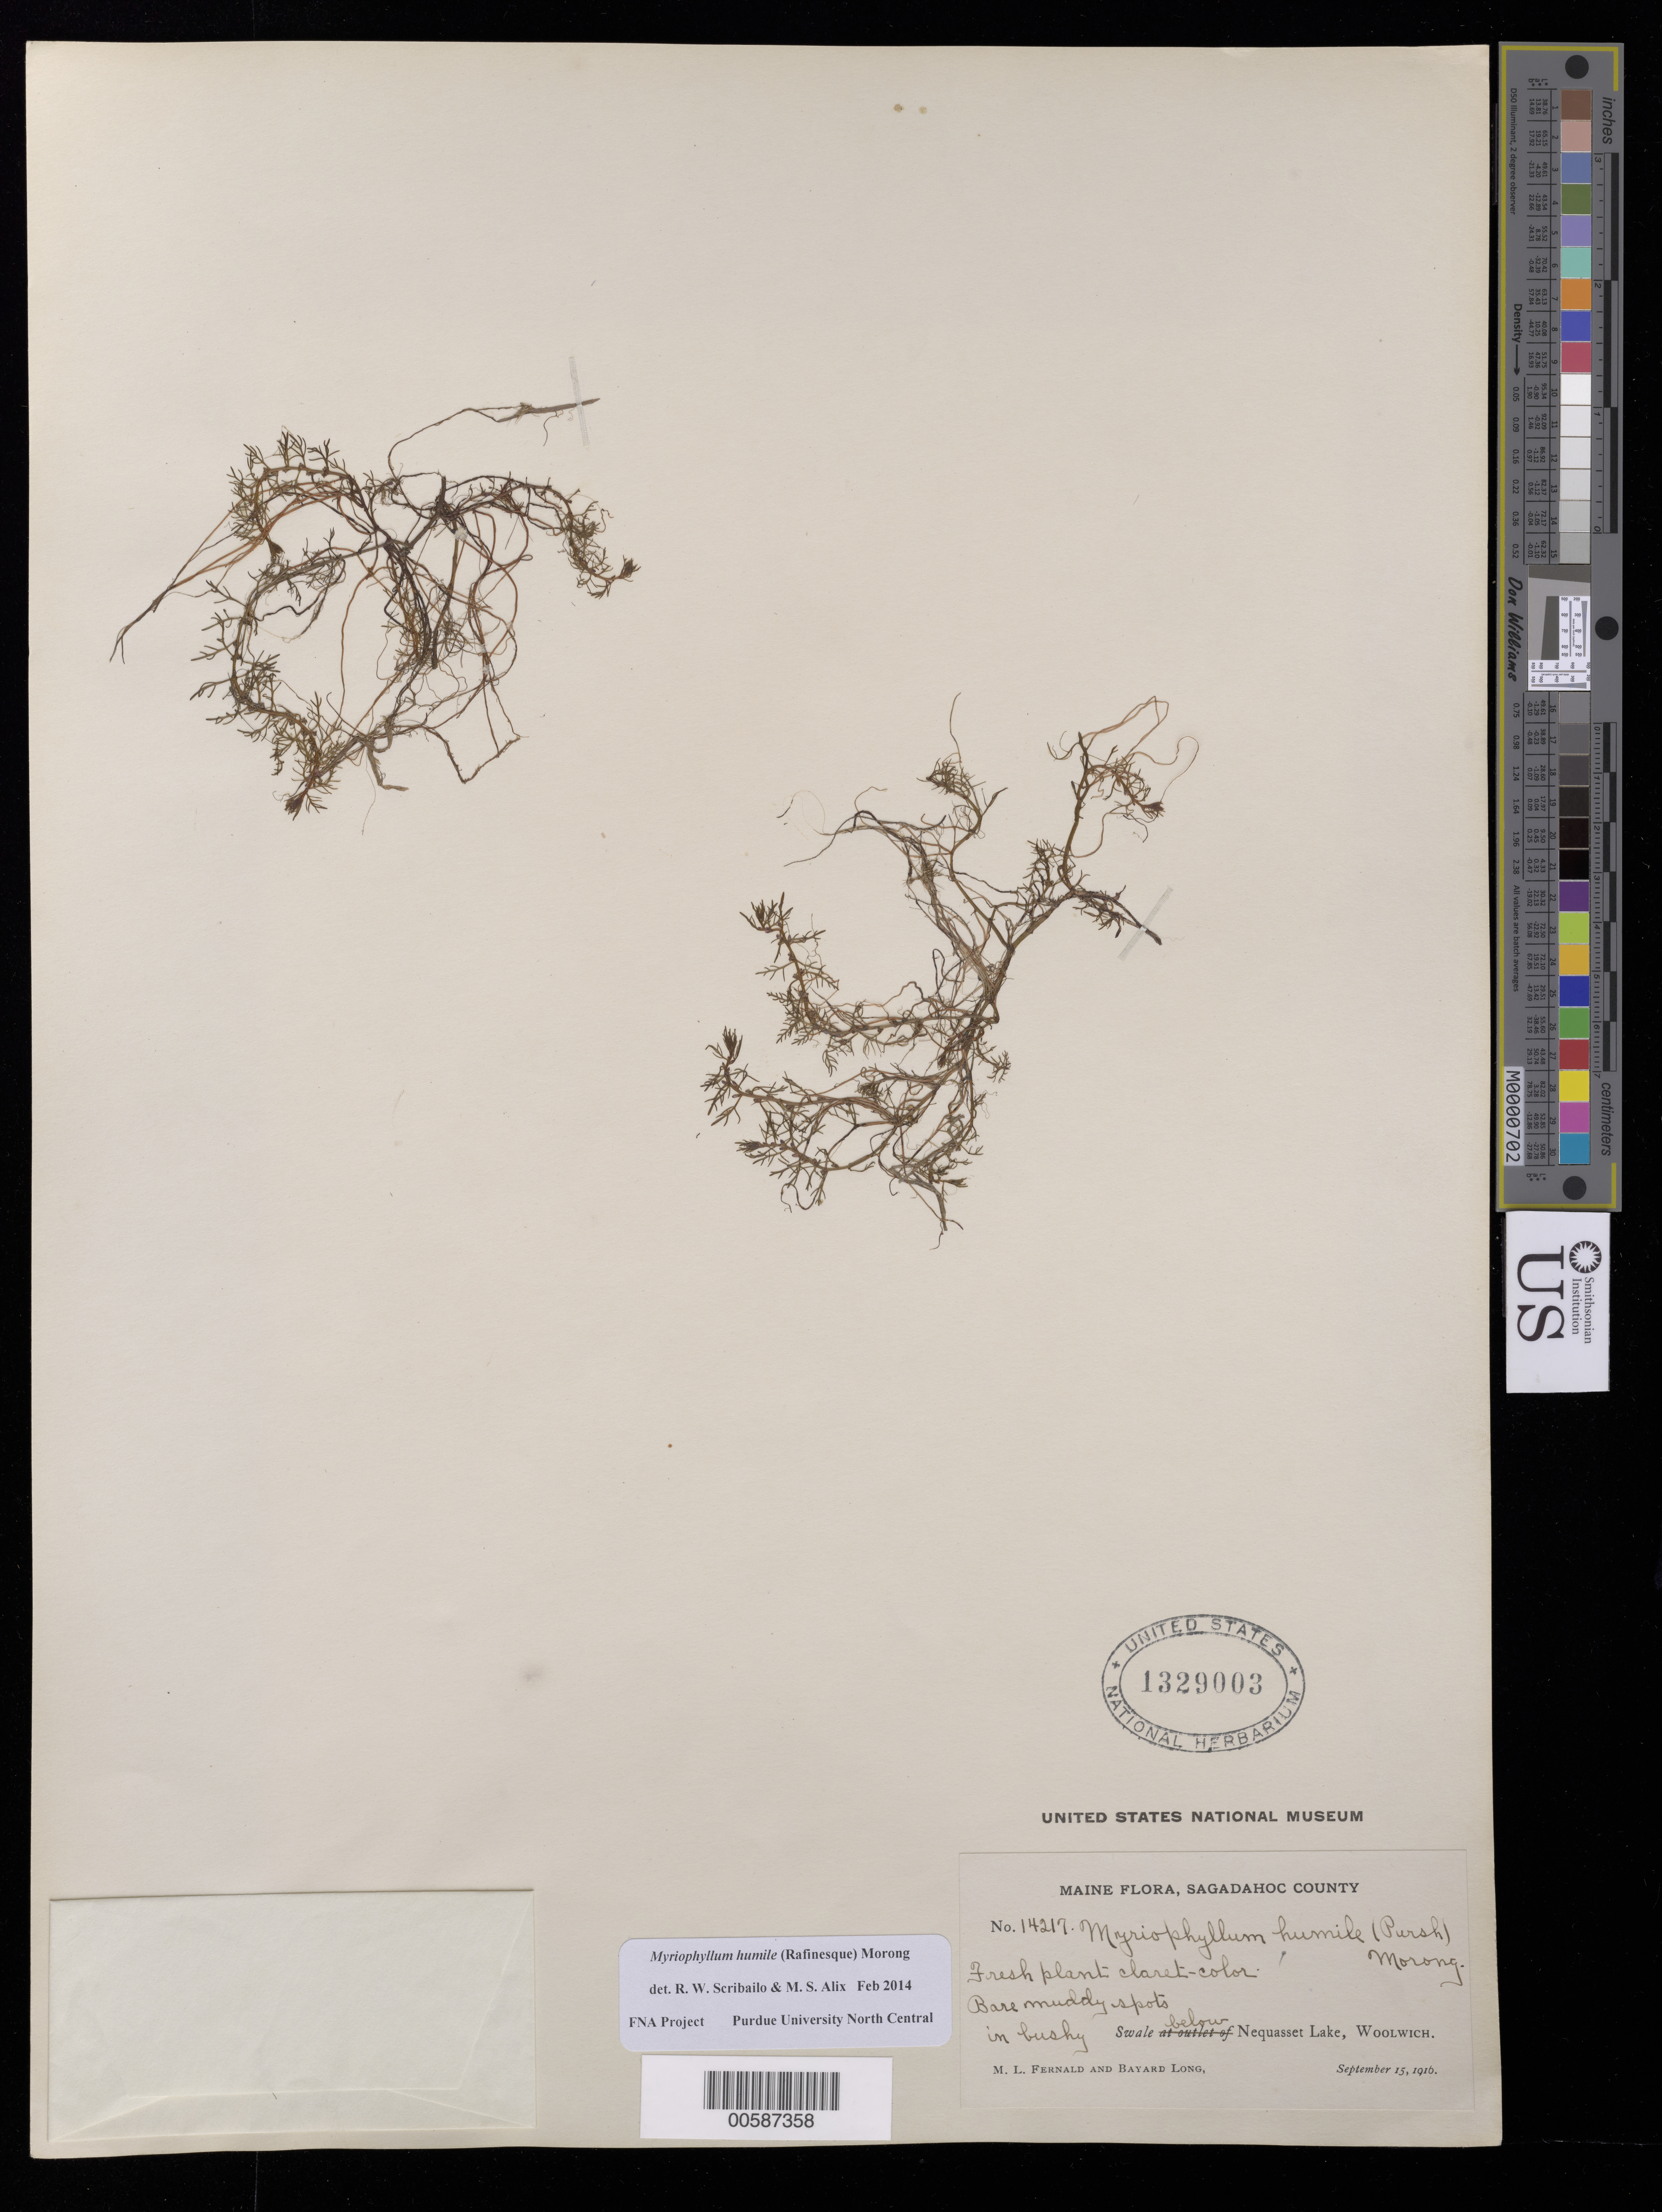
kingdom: Plantae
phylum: Tracheophyta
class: Magnoliopsida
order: Saxifragales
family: Haloragaceae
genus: Myriophyllum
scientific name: Myriophyllum humile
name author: (Raf.) Morong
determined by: Scribailo, R. W.; Alix, M. S.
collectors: M. L. Fernald & B. Long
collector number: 14217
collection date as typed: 15 Sep 1916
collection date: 1916-09-15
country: United States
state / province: Maine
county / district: Sagadahoc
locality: Swale below Nequasset Lake, Woolwich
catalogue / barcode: US 1329003